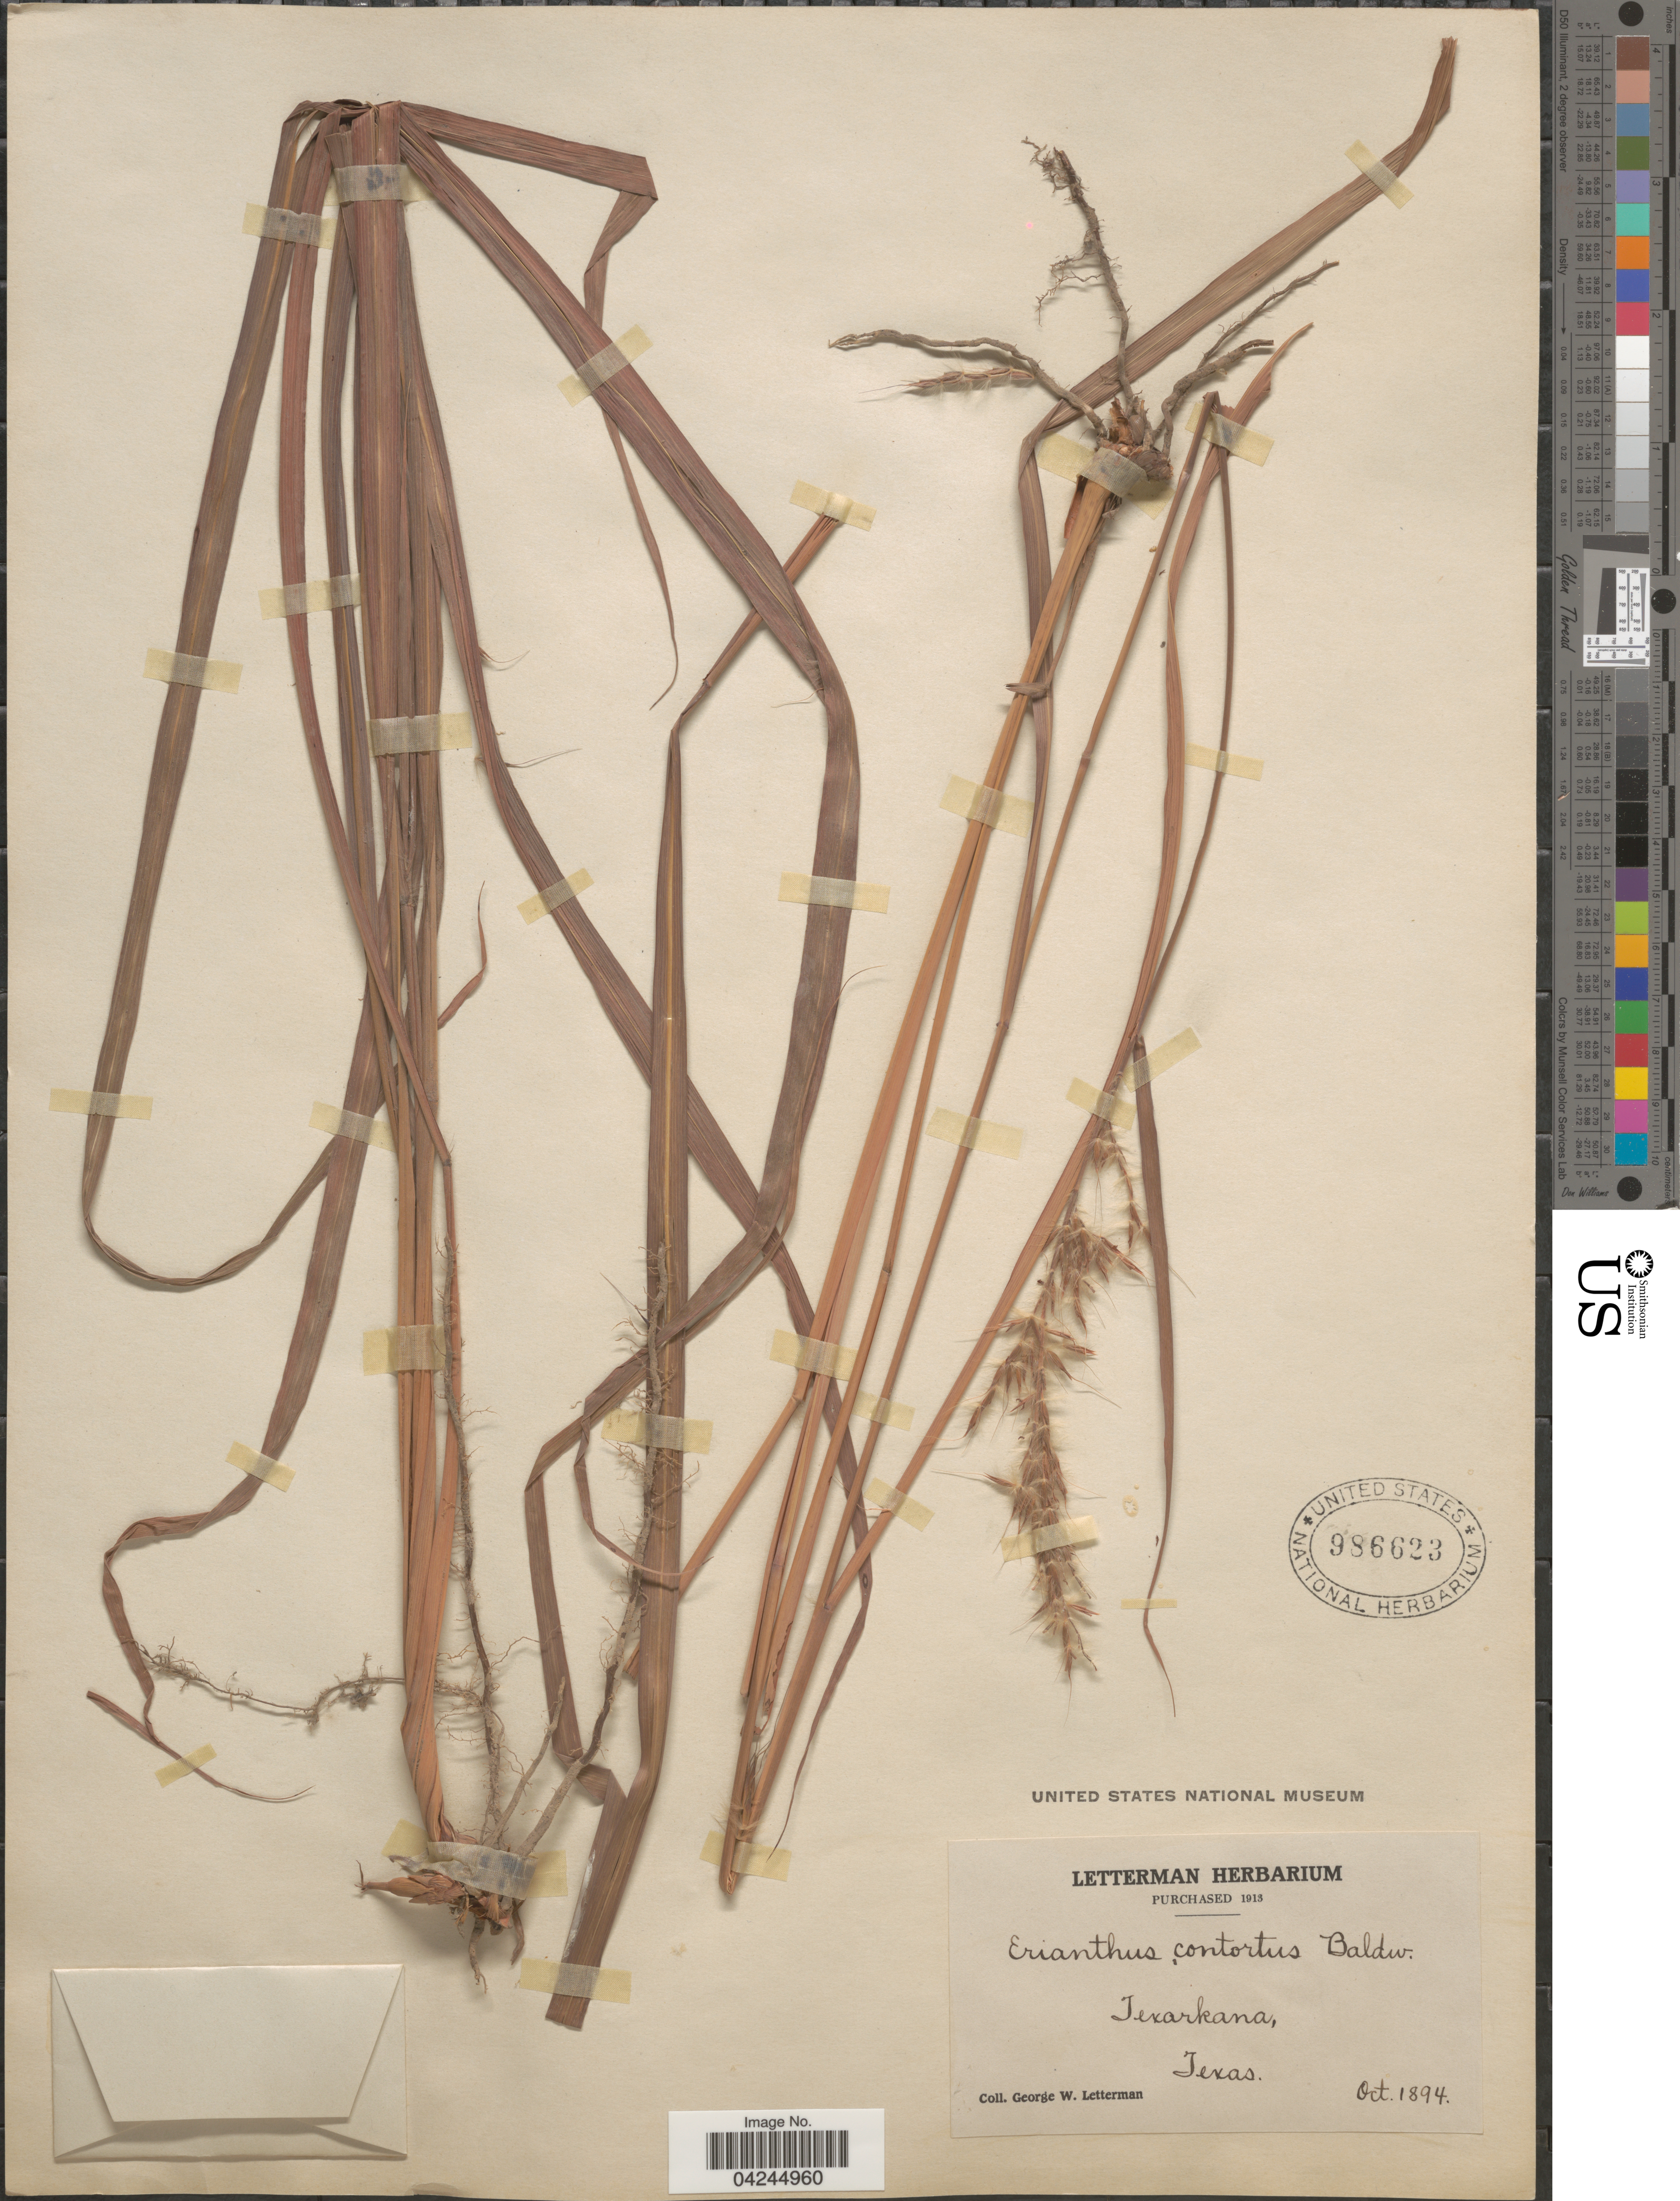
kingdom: Plantae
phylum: Tracheophyta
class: Liliopsida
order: Poales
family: Poaceae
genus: Erianthus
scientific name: Erianthus brevibarbis var. contortus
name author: (Elliott) D.B. Ward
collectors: G. W. Letterman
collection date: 1894-10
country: United States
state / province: Texas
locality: Texarkana.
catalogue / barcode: US 986623